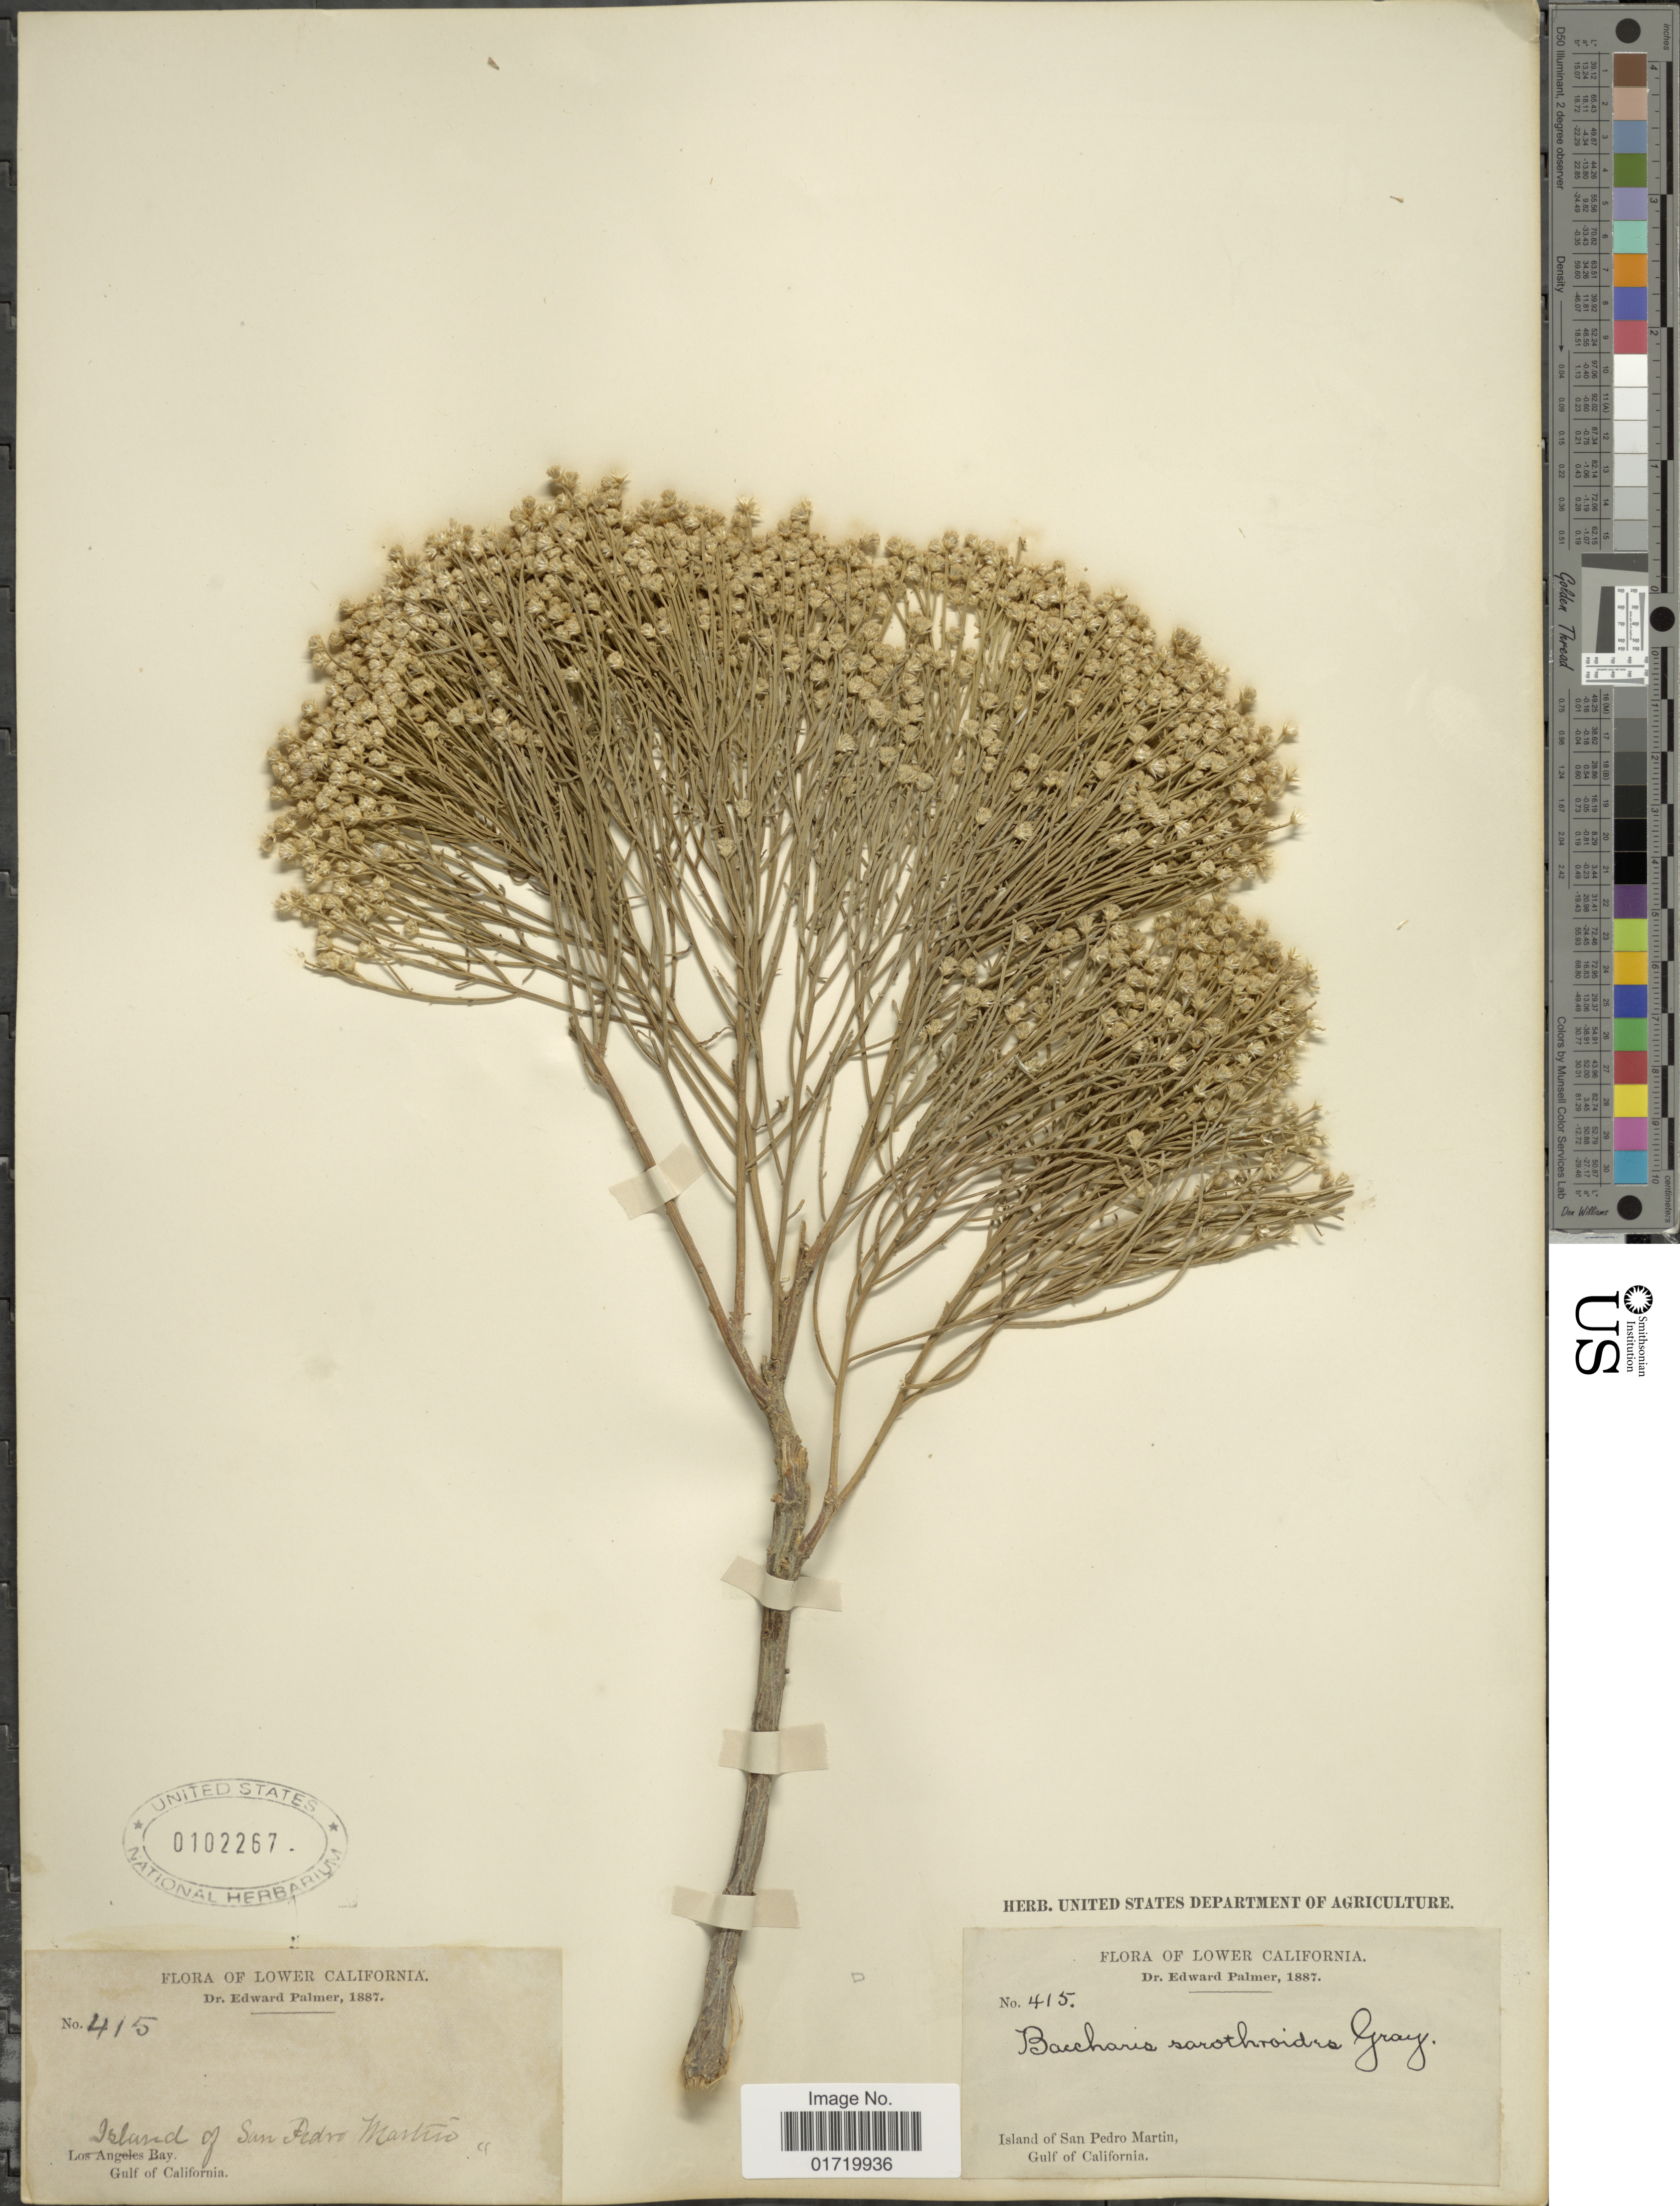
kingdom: Plantae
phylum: Tracheophyta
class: Magnoliopsida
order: Asterales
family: Asteraceae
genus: Baccharis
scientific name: Baccharis sarothroides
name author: A. Gray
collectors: E. Palmer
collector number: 415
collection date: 1887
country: Mexico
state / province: Baja California Sur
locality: Lower California, Island of San Pedro Martin, Gulf of California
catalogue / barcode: US 102267